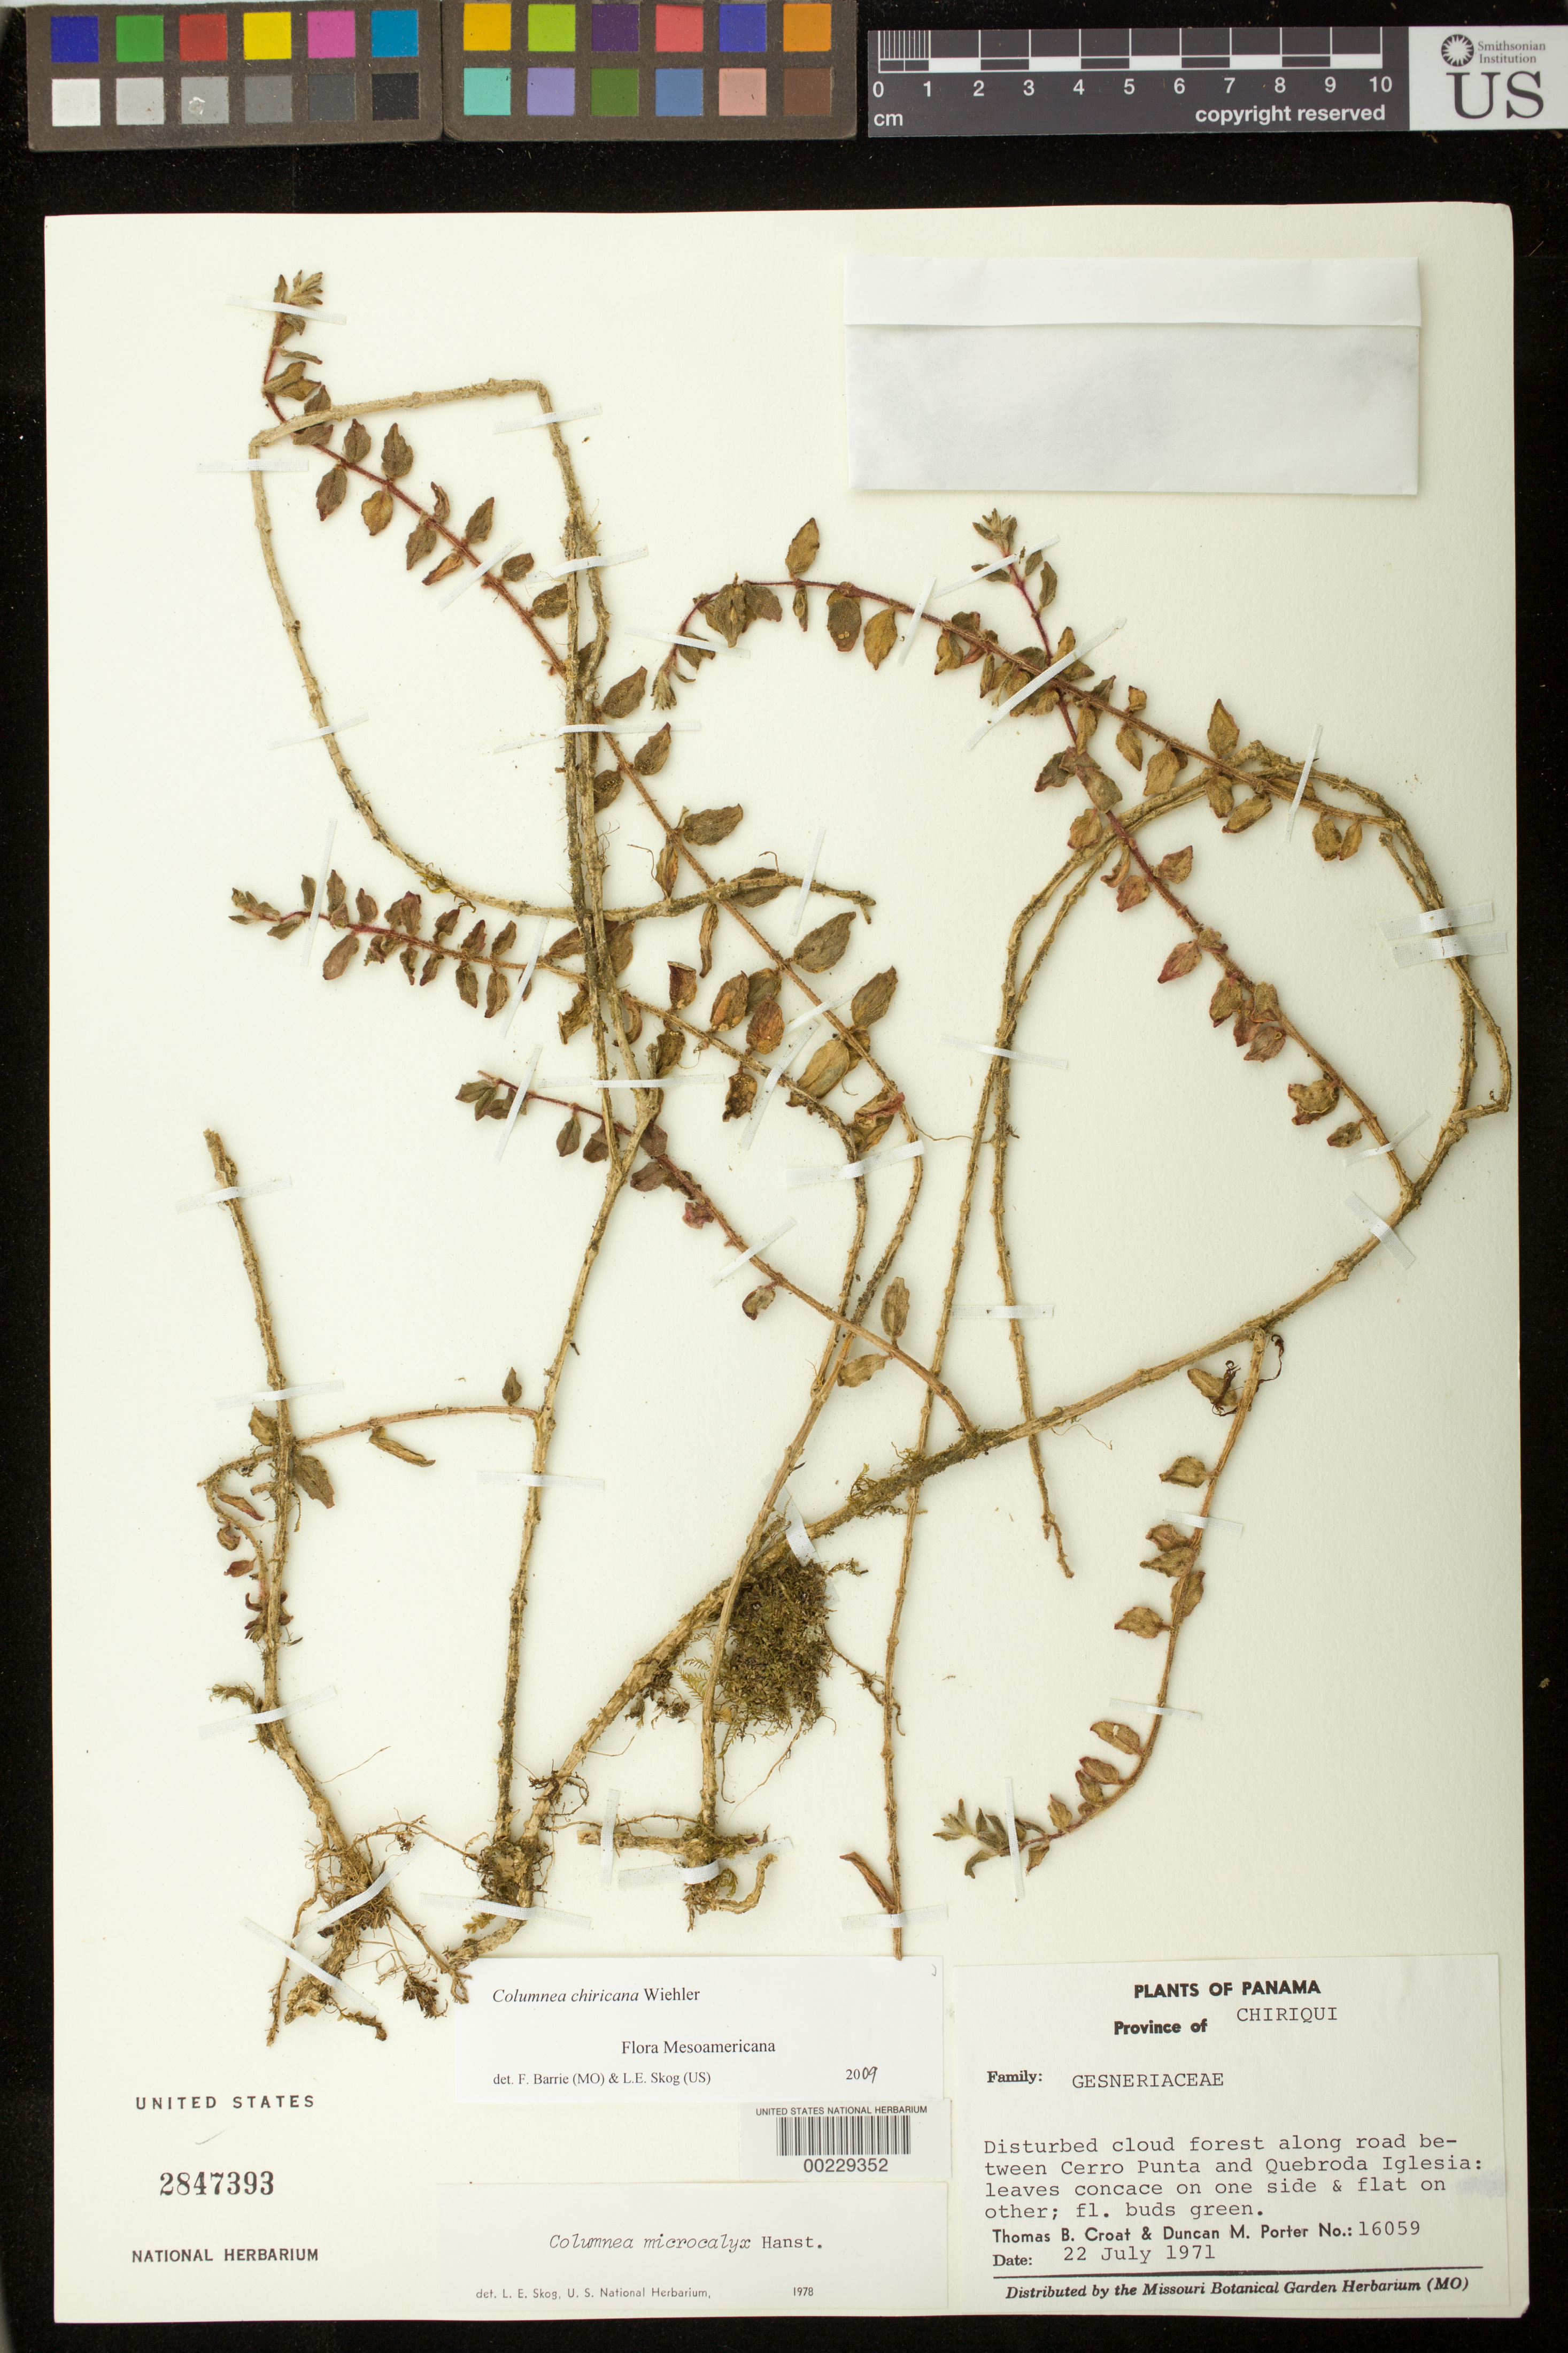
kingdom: Plantae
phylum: Tracheophyta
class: Magnoliopsida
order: Lamiales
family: Gesneriaceae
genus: Columnea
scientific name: Columnea chiricana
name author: Wiehler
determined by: Barrie, F. R.; Skog, Laurence E.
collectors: T. B. Croat & D. M. Porter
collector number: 16059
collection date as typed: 22 Jul 1971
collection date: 1971-07-22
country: Panama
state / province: Chiriquí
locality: Along road between Cerro Punta and Quebrada Iglesia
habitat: Disturbed cloud forest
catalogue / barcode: US 2847393